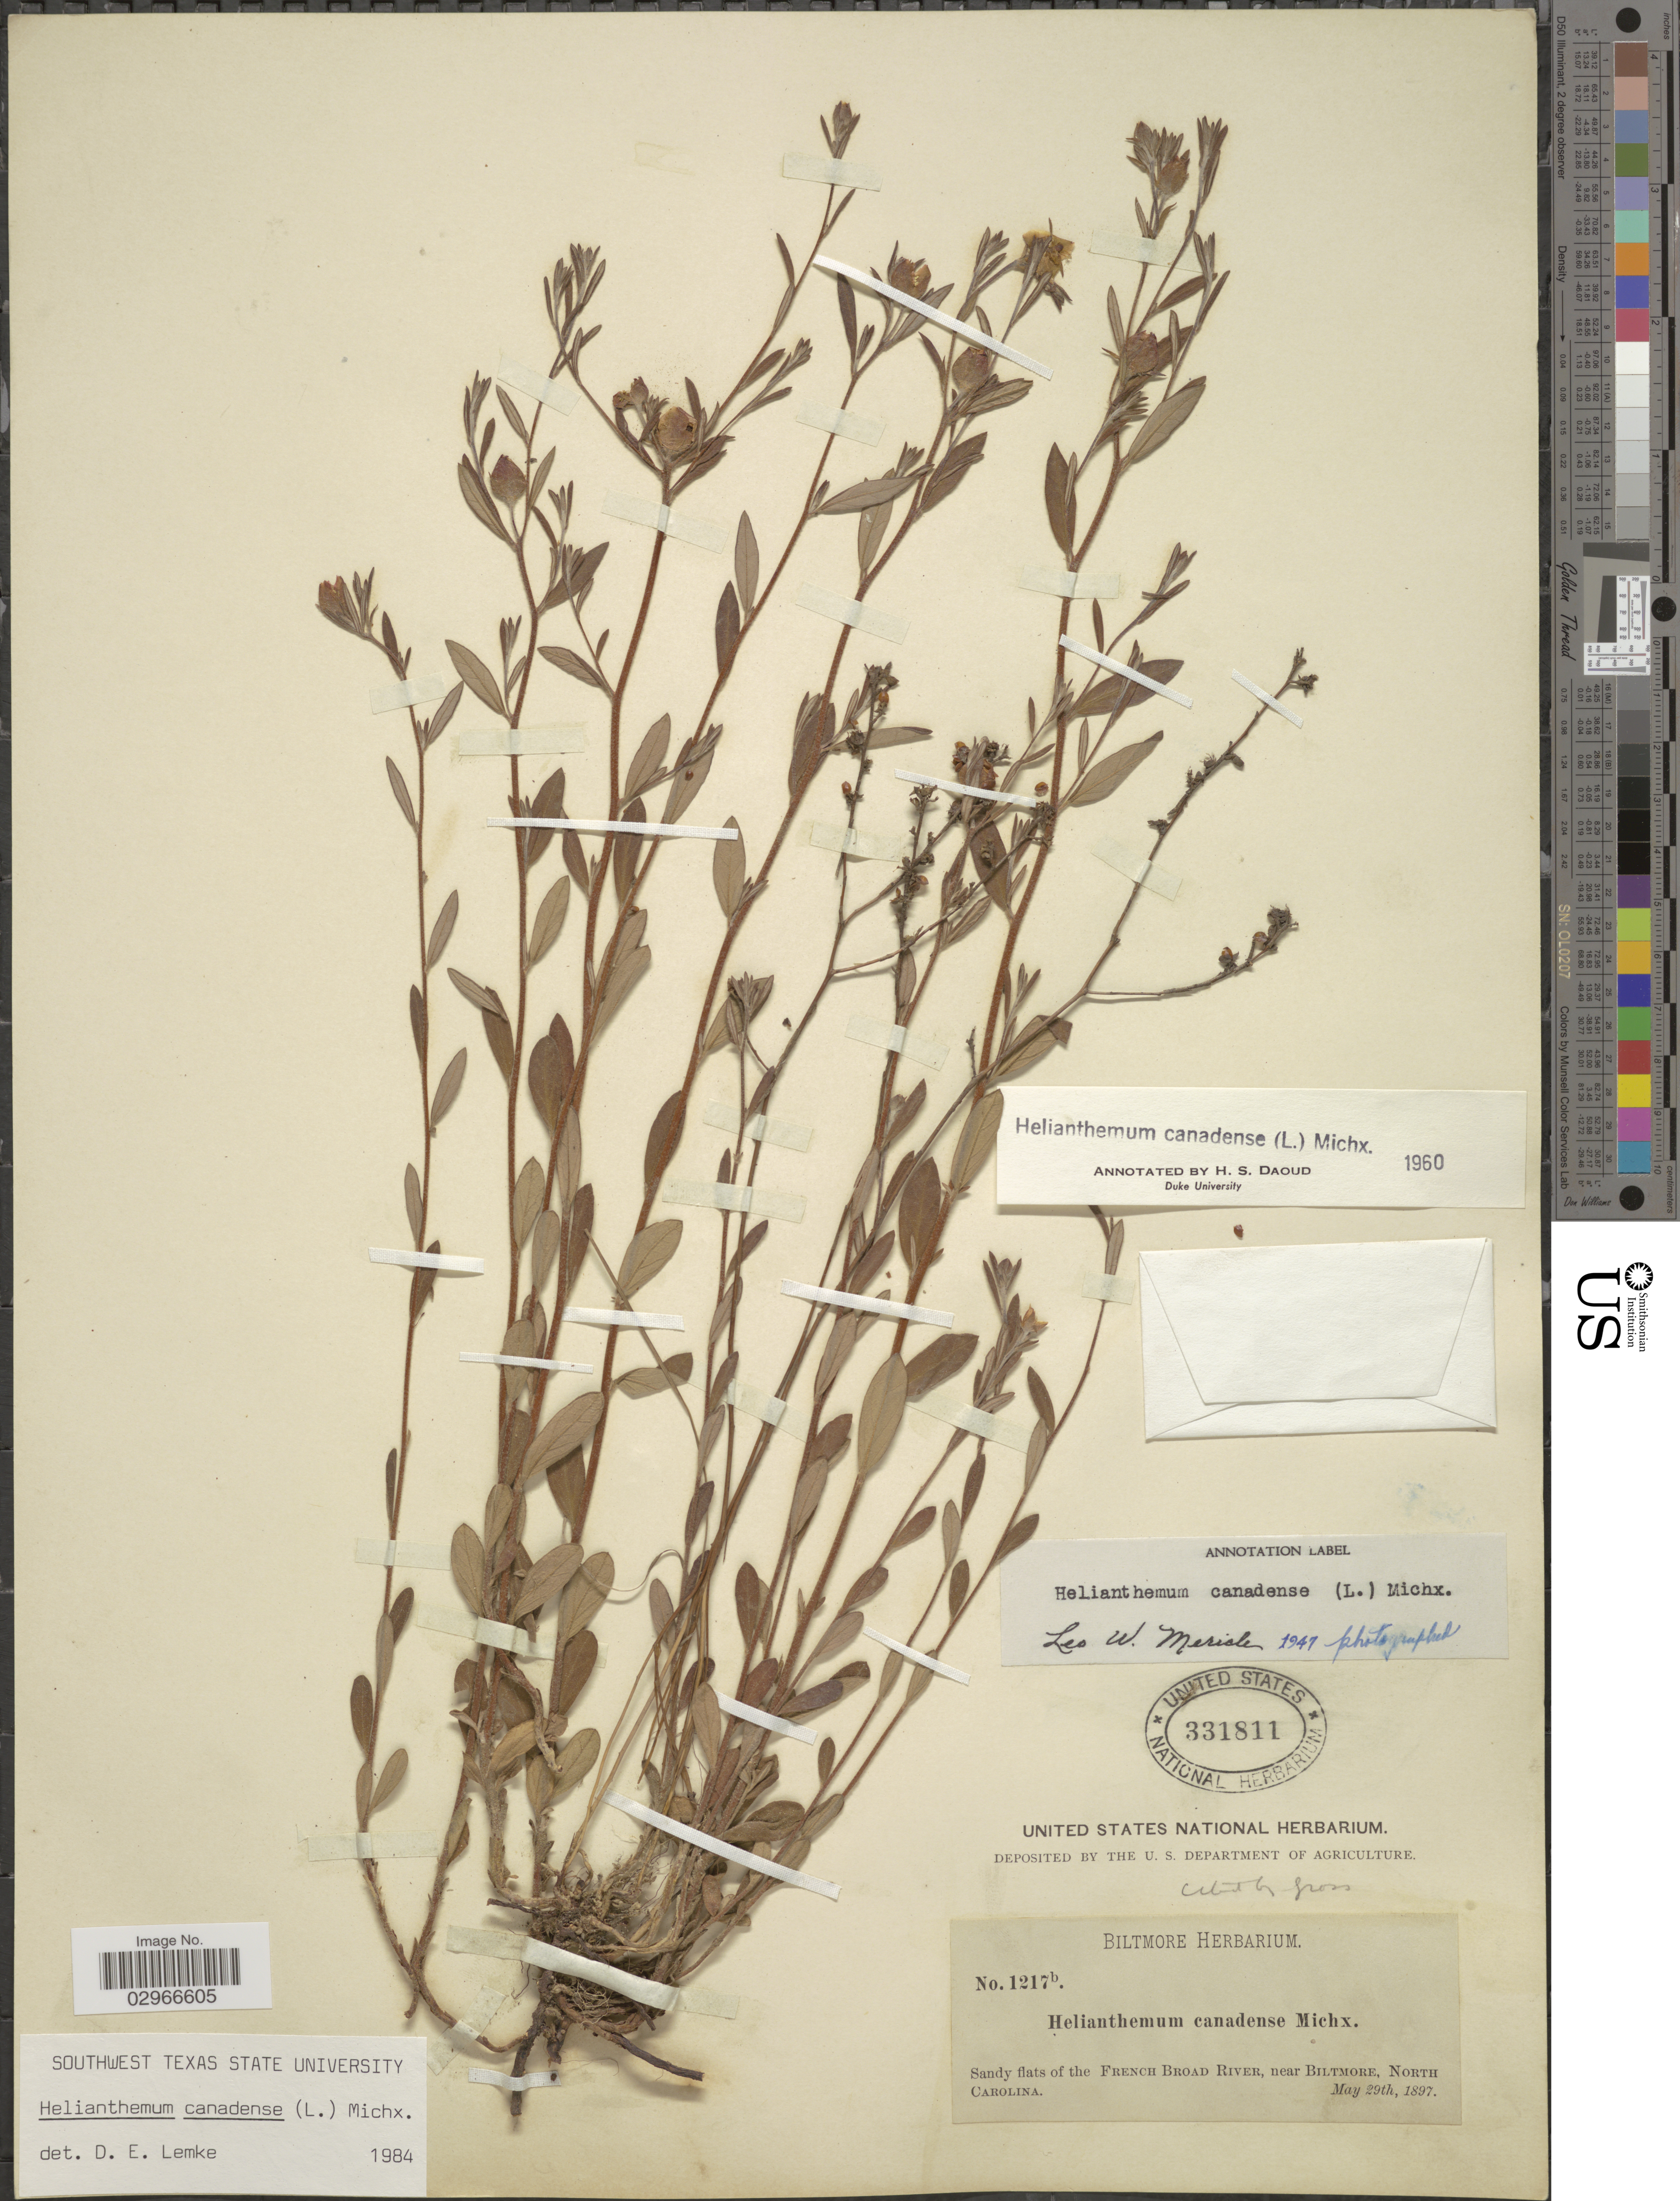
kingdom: Plantae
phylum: Tracheophyta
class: Magnoliopsida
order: Malvales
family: Cistaceae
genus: Helianthemum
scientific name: Helianthemum canadense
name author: (L.) Michx.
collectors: ex herb. Biltmore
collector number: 1217b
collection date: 1897-05-29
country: United States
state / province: North Carolina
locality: Sandy flats of the French Broad River, near Biltmore.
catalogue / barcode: US 331811